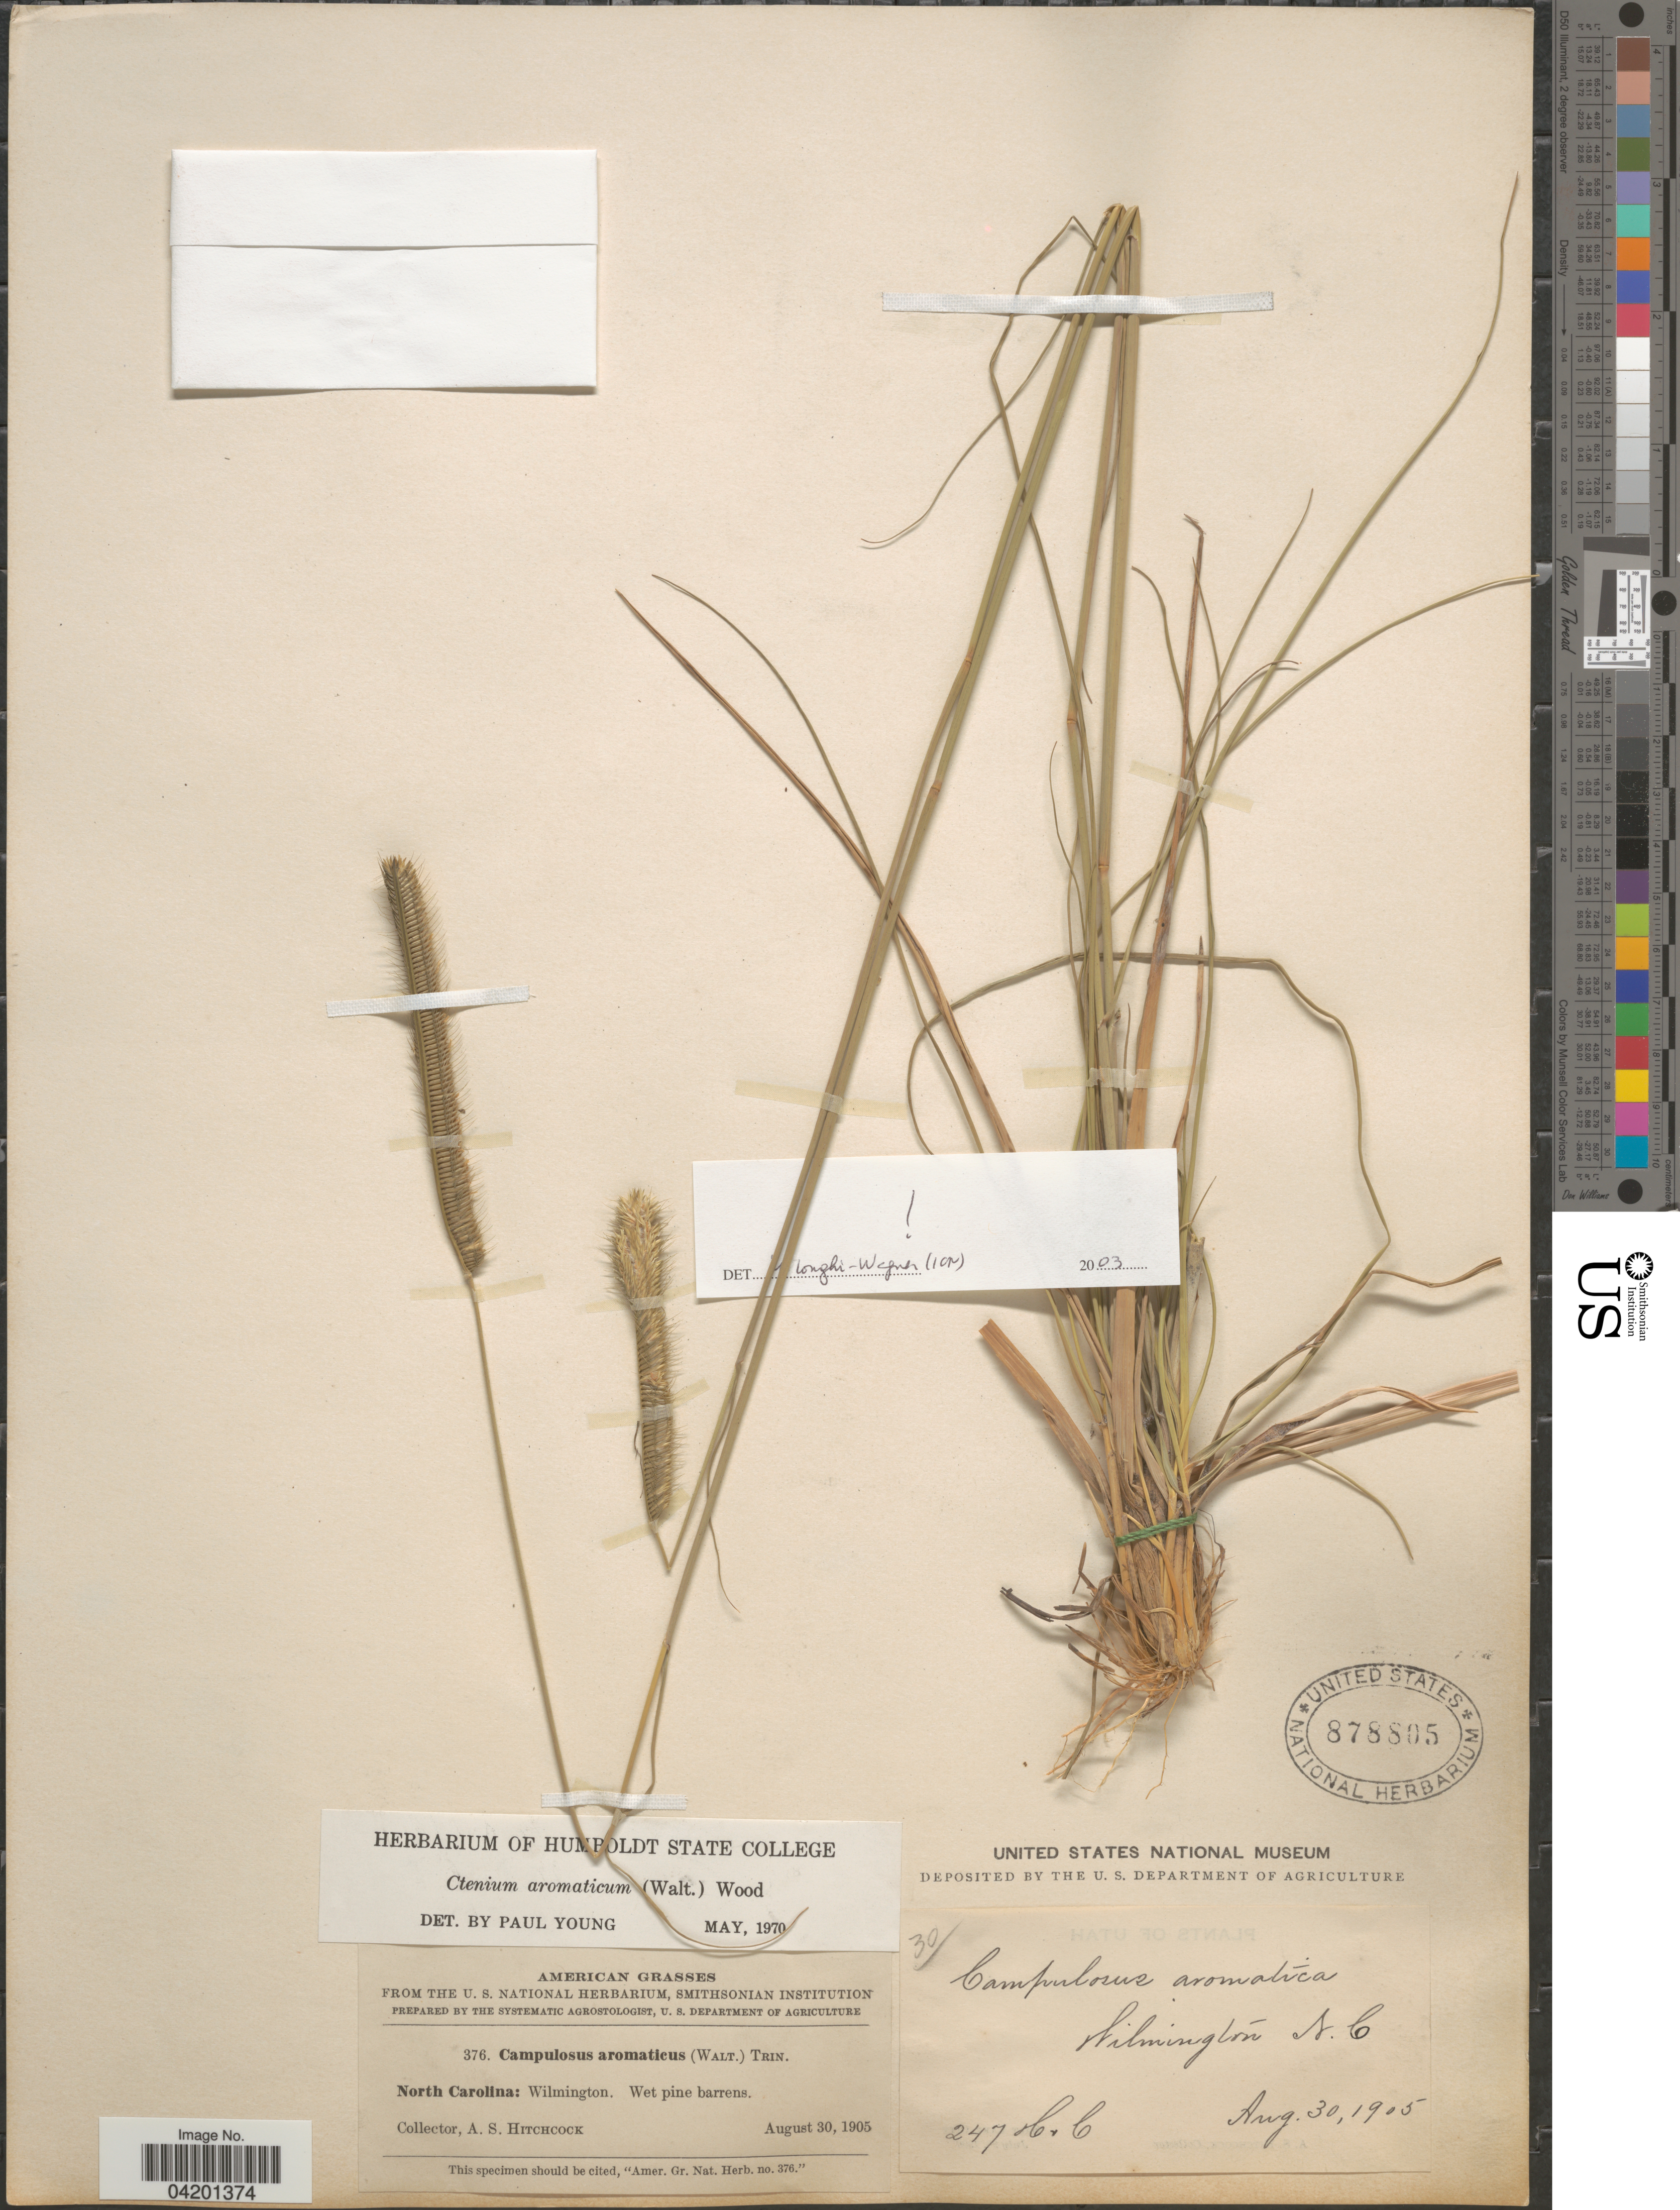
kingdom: Plantae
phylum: Tracheophyta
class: Liliopsida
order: Poales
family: Poaceae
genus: Ctenium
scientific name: Ctenium aromaticum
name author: (Walter) Alph. Wood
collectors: A. S. Hitchcock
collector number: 247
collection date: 1905-08-30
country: United States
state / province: North Carolina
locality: Wilmington.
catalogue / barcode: US 878805